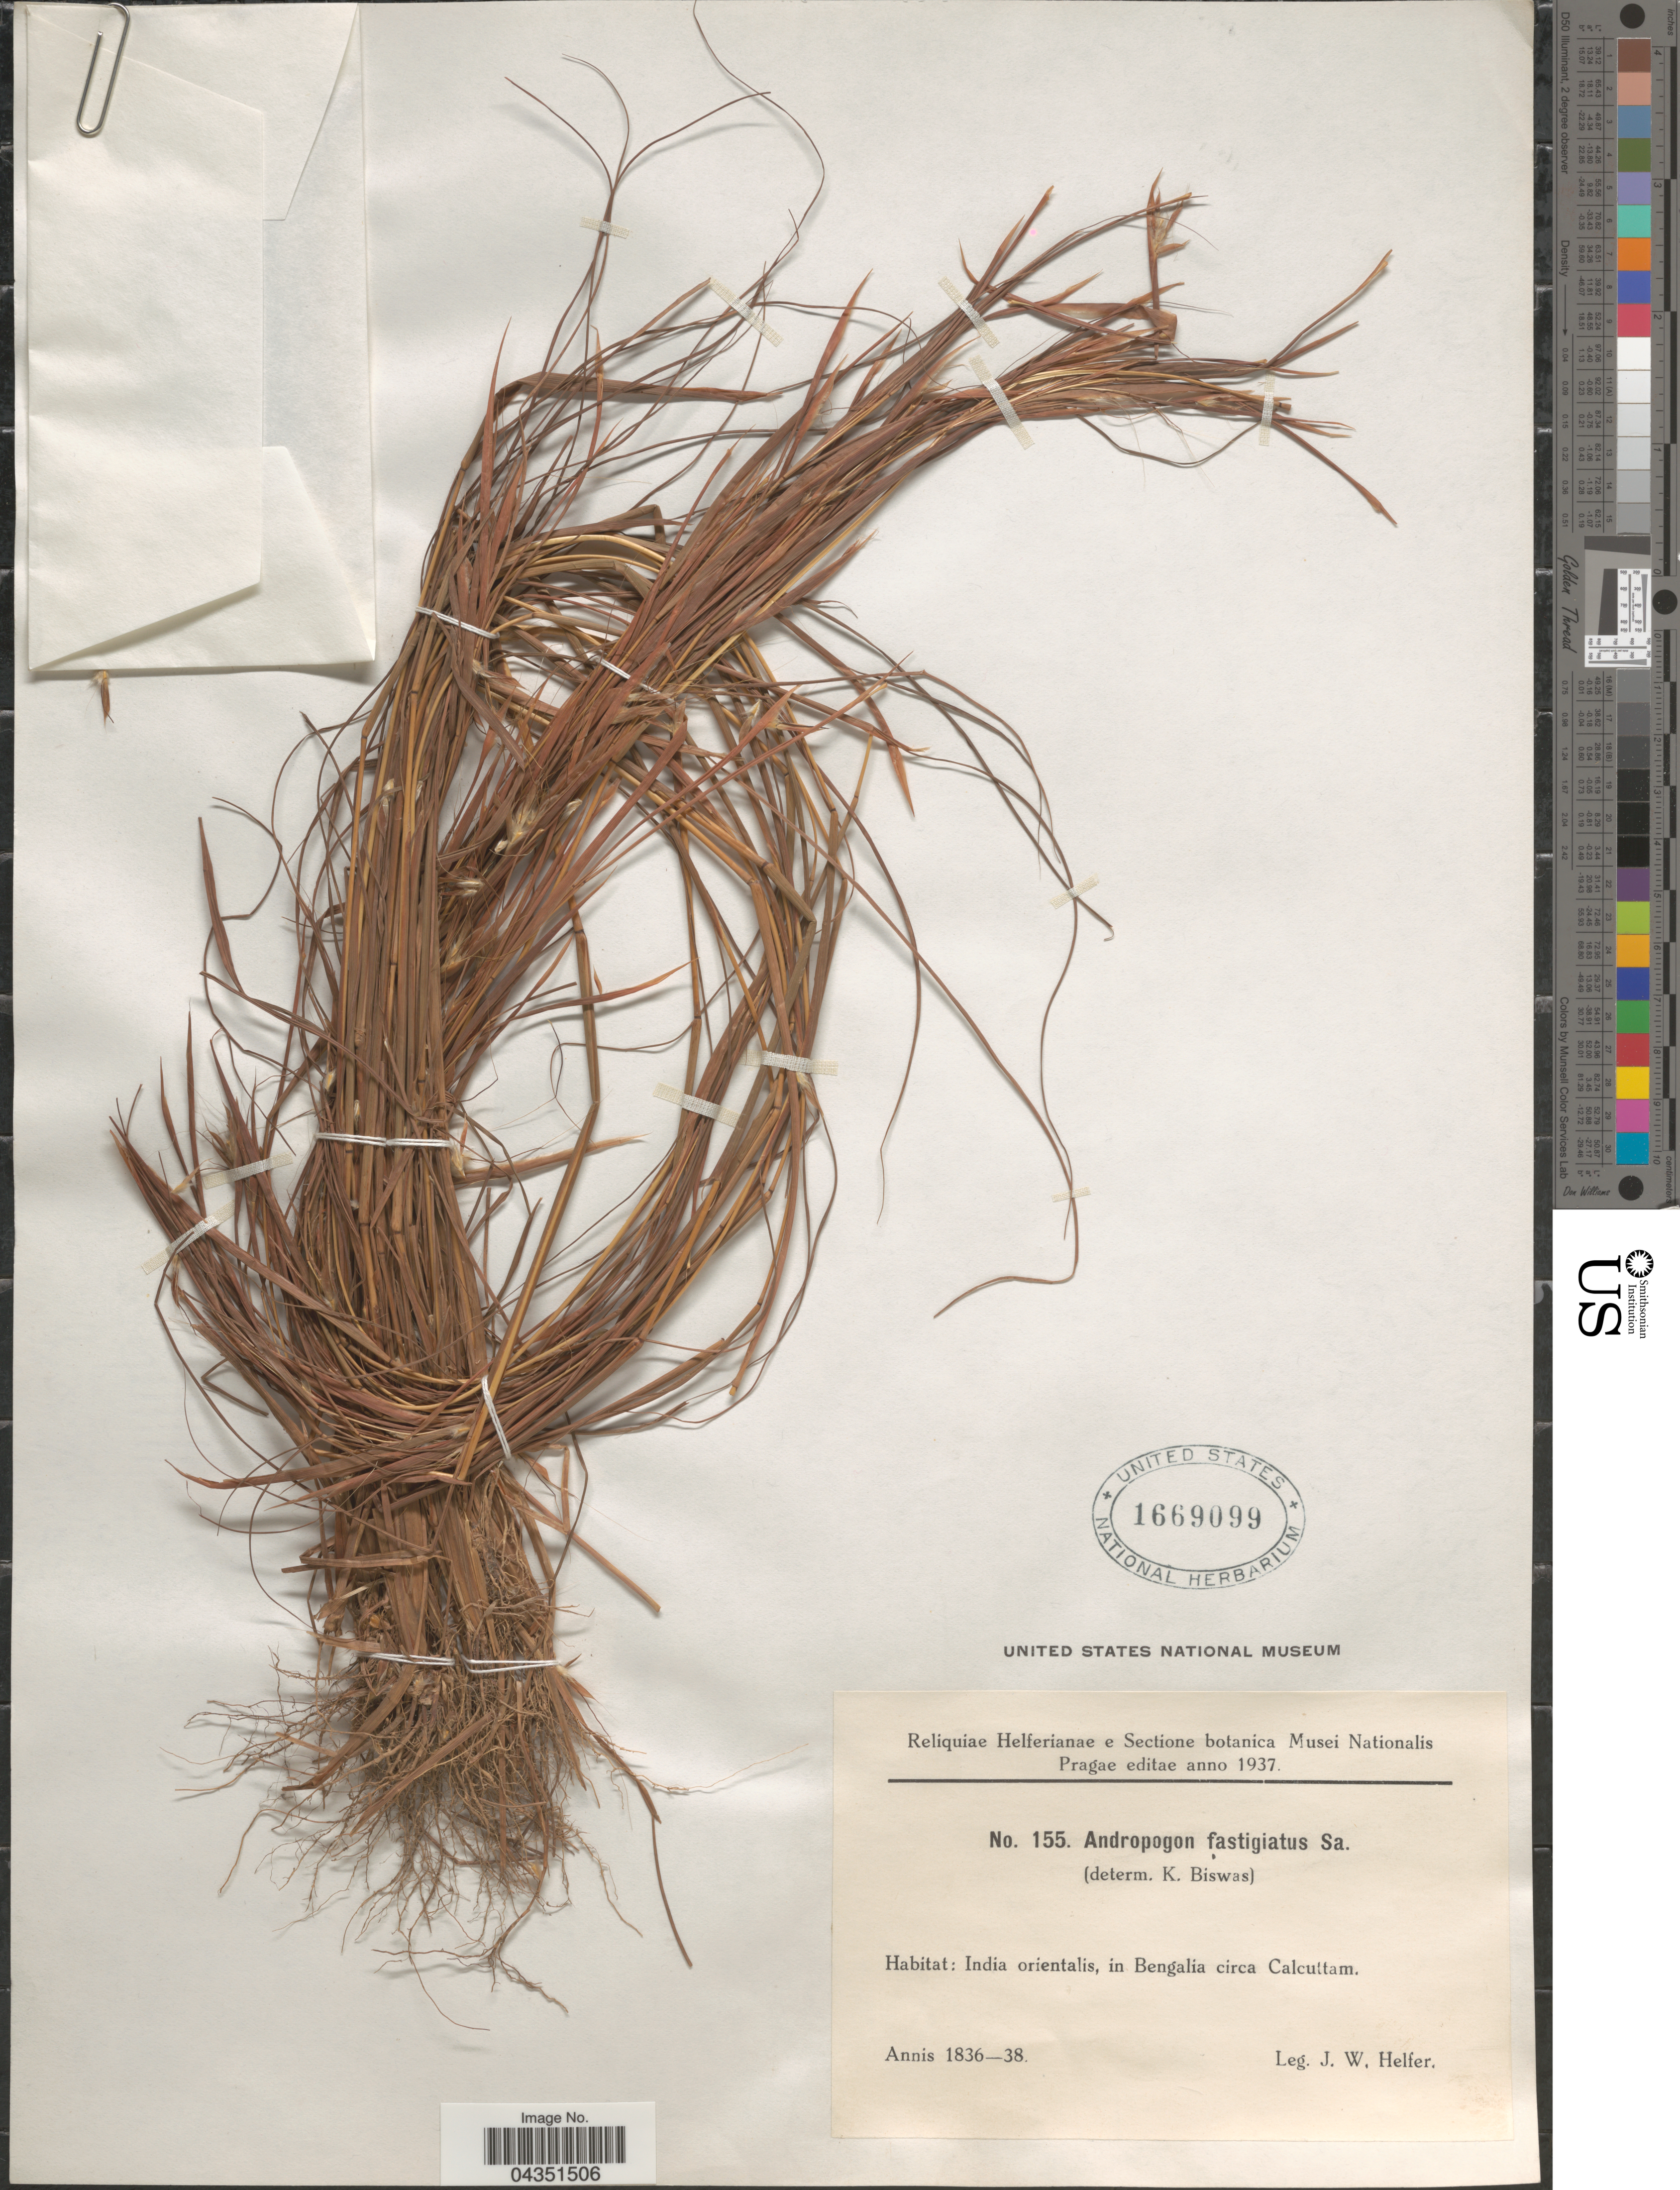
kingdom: Plantae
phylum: Tracheophyta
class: Liliopsida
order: Poales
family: Poaceae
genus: Diectomis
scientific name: Diectomis fastigiata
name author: (Sw.) P. Beauv.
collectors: J. W. Helfer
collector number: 155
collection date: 1836/1838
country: India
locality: India orientalis, in Bengalia circa Calcuttam.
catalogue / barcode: US 1669099